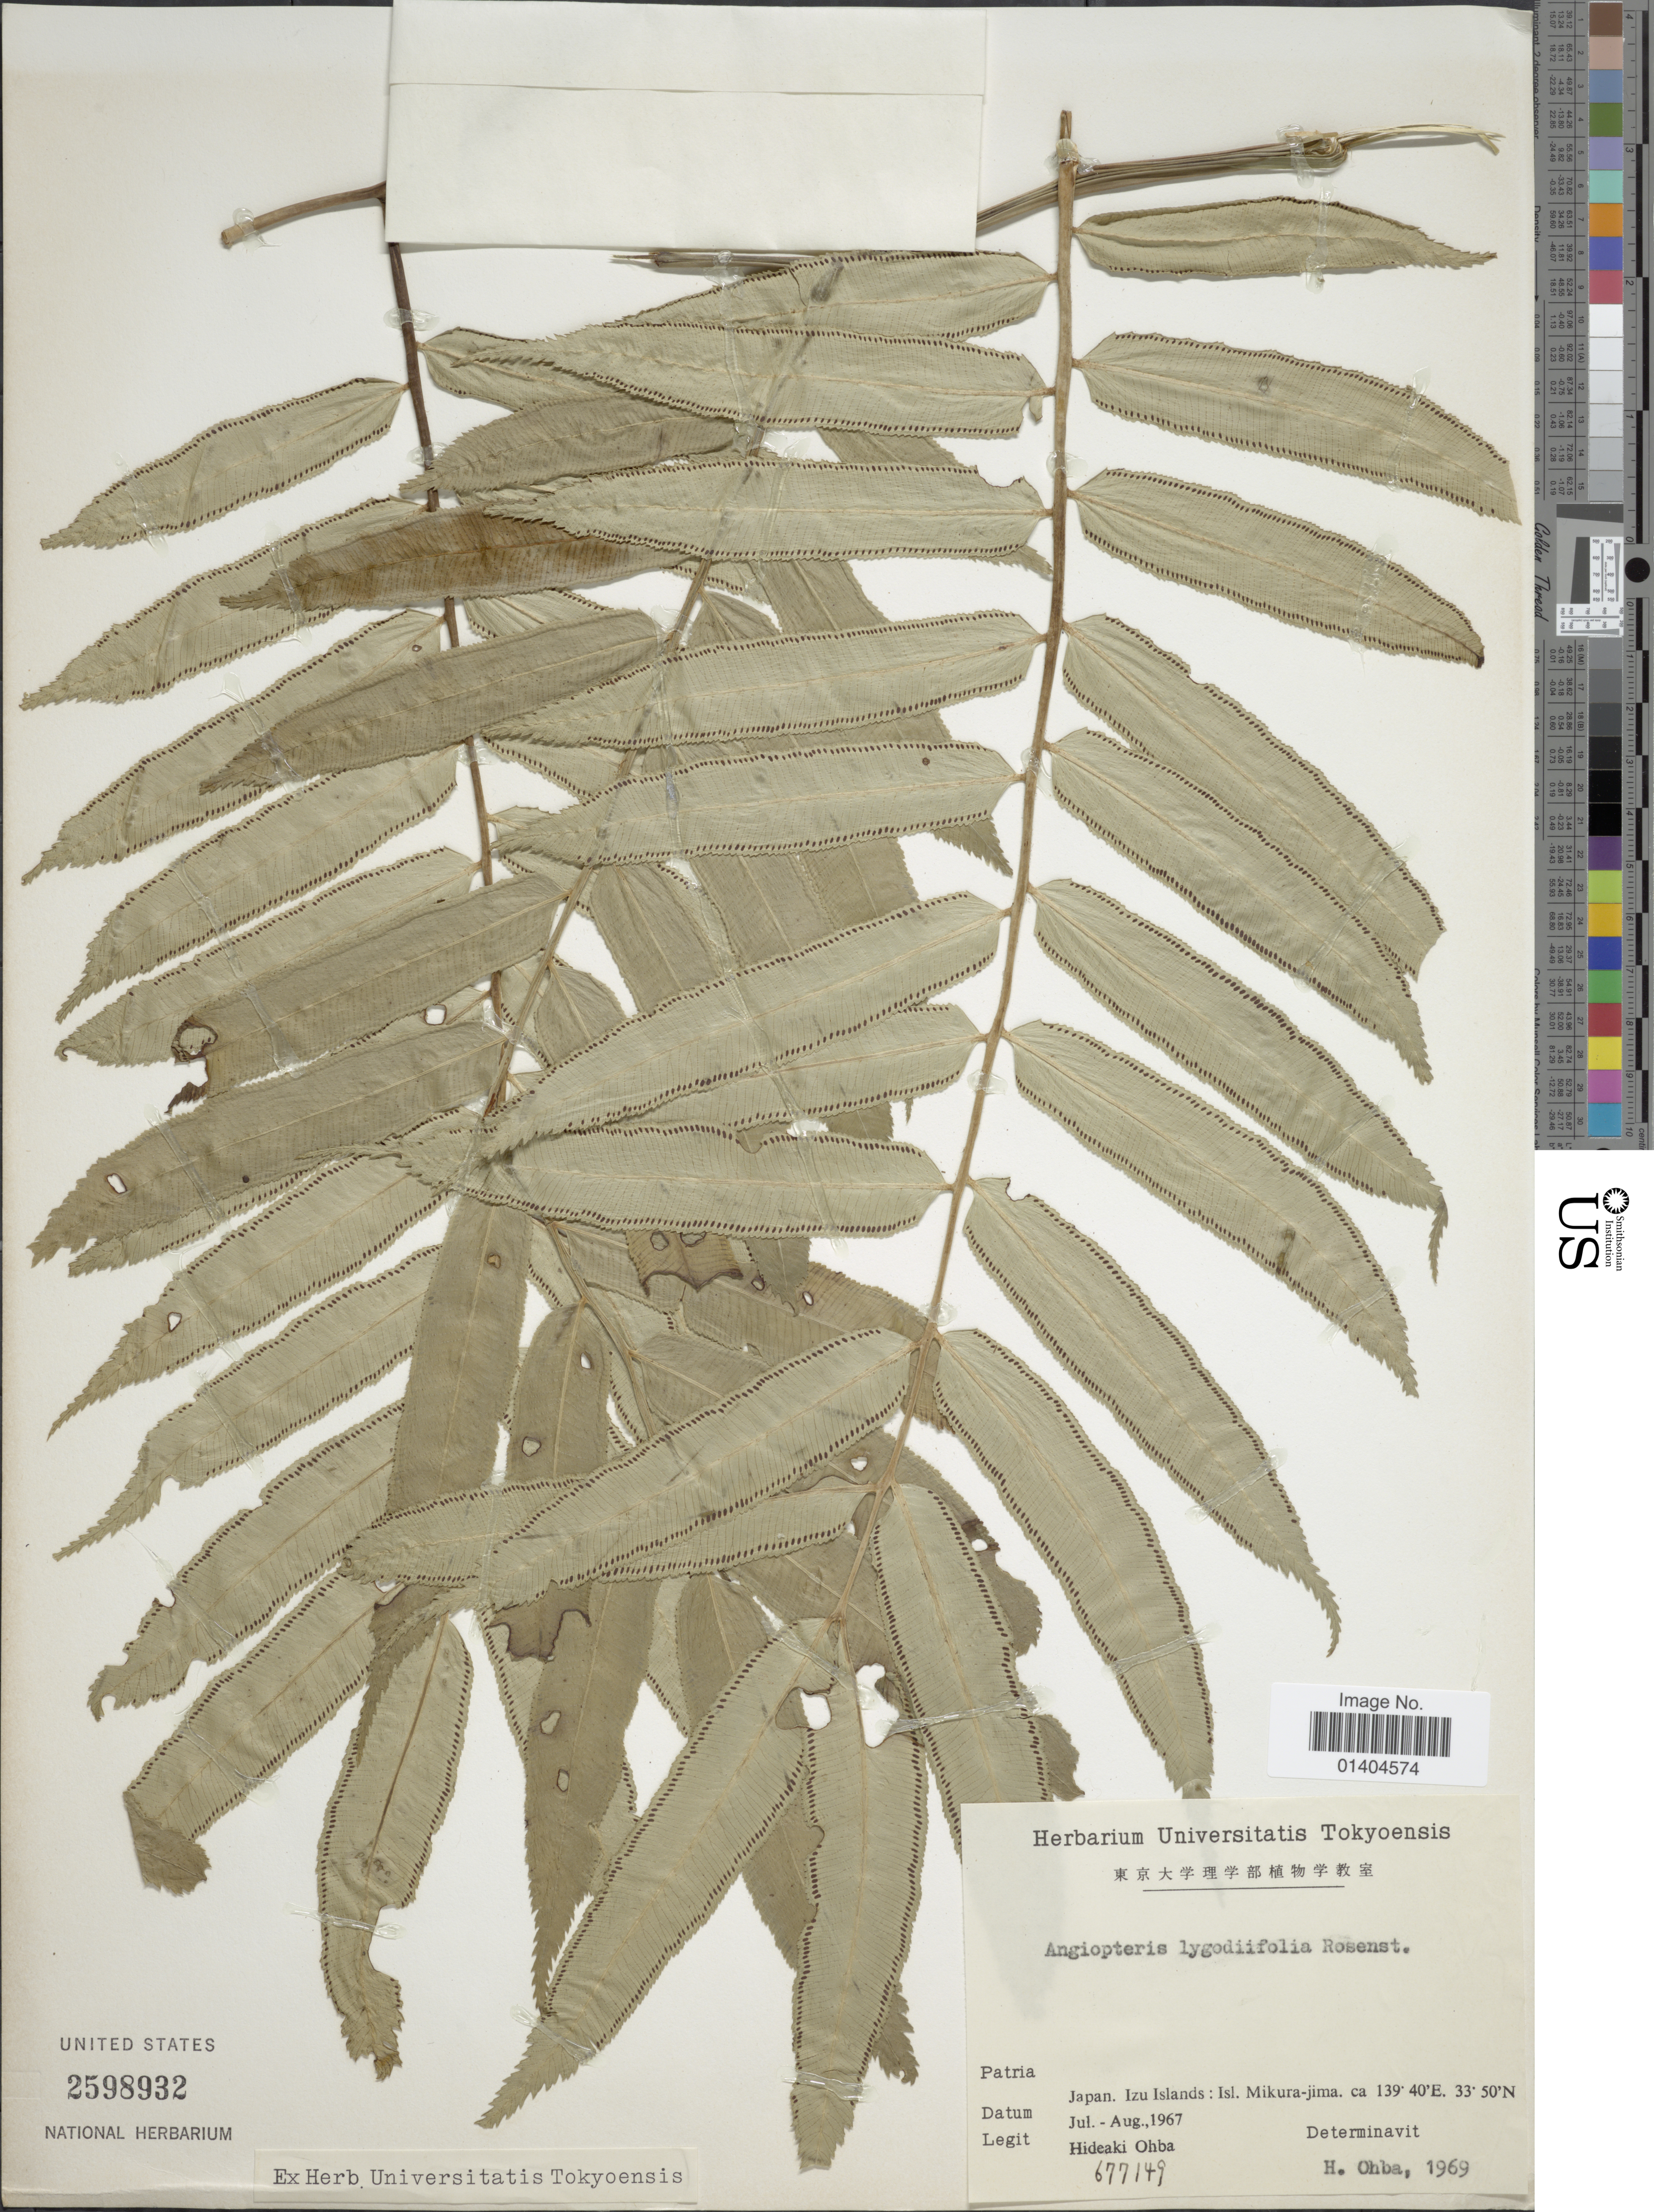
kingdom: Plantae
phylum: Tracheophyta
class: Polypodiopsida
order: Marattiales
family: Marattiaceae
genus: Angiopteris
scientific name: Angiopteris lygodiifolia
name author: Rosenst.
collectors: H. Ohba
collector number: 677149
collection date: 1967-07/1967-08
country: Japan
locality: Izu Islands: Isl. Mikura-jima.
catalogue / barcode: US 2598932